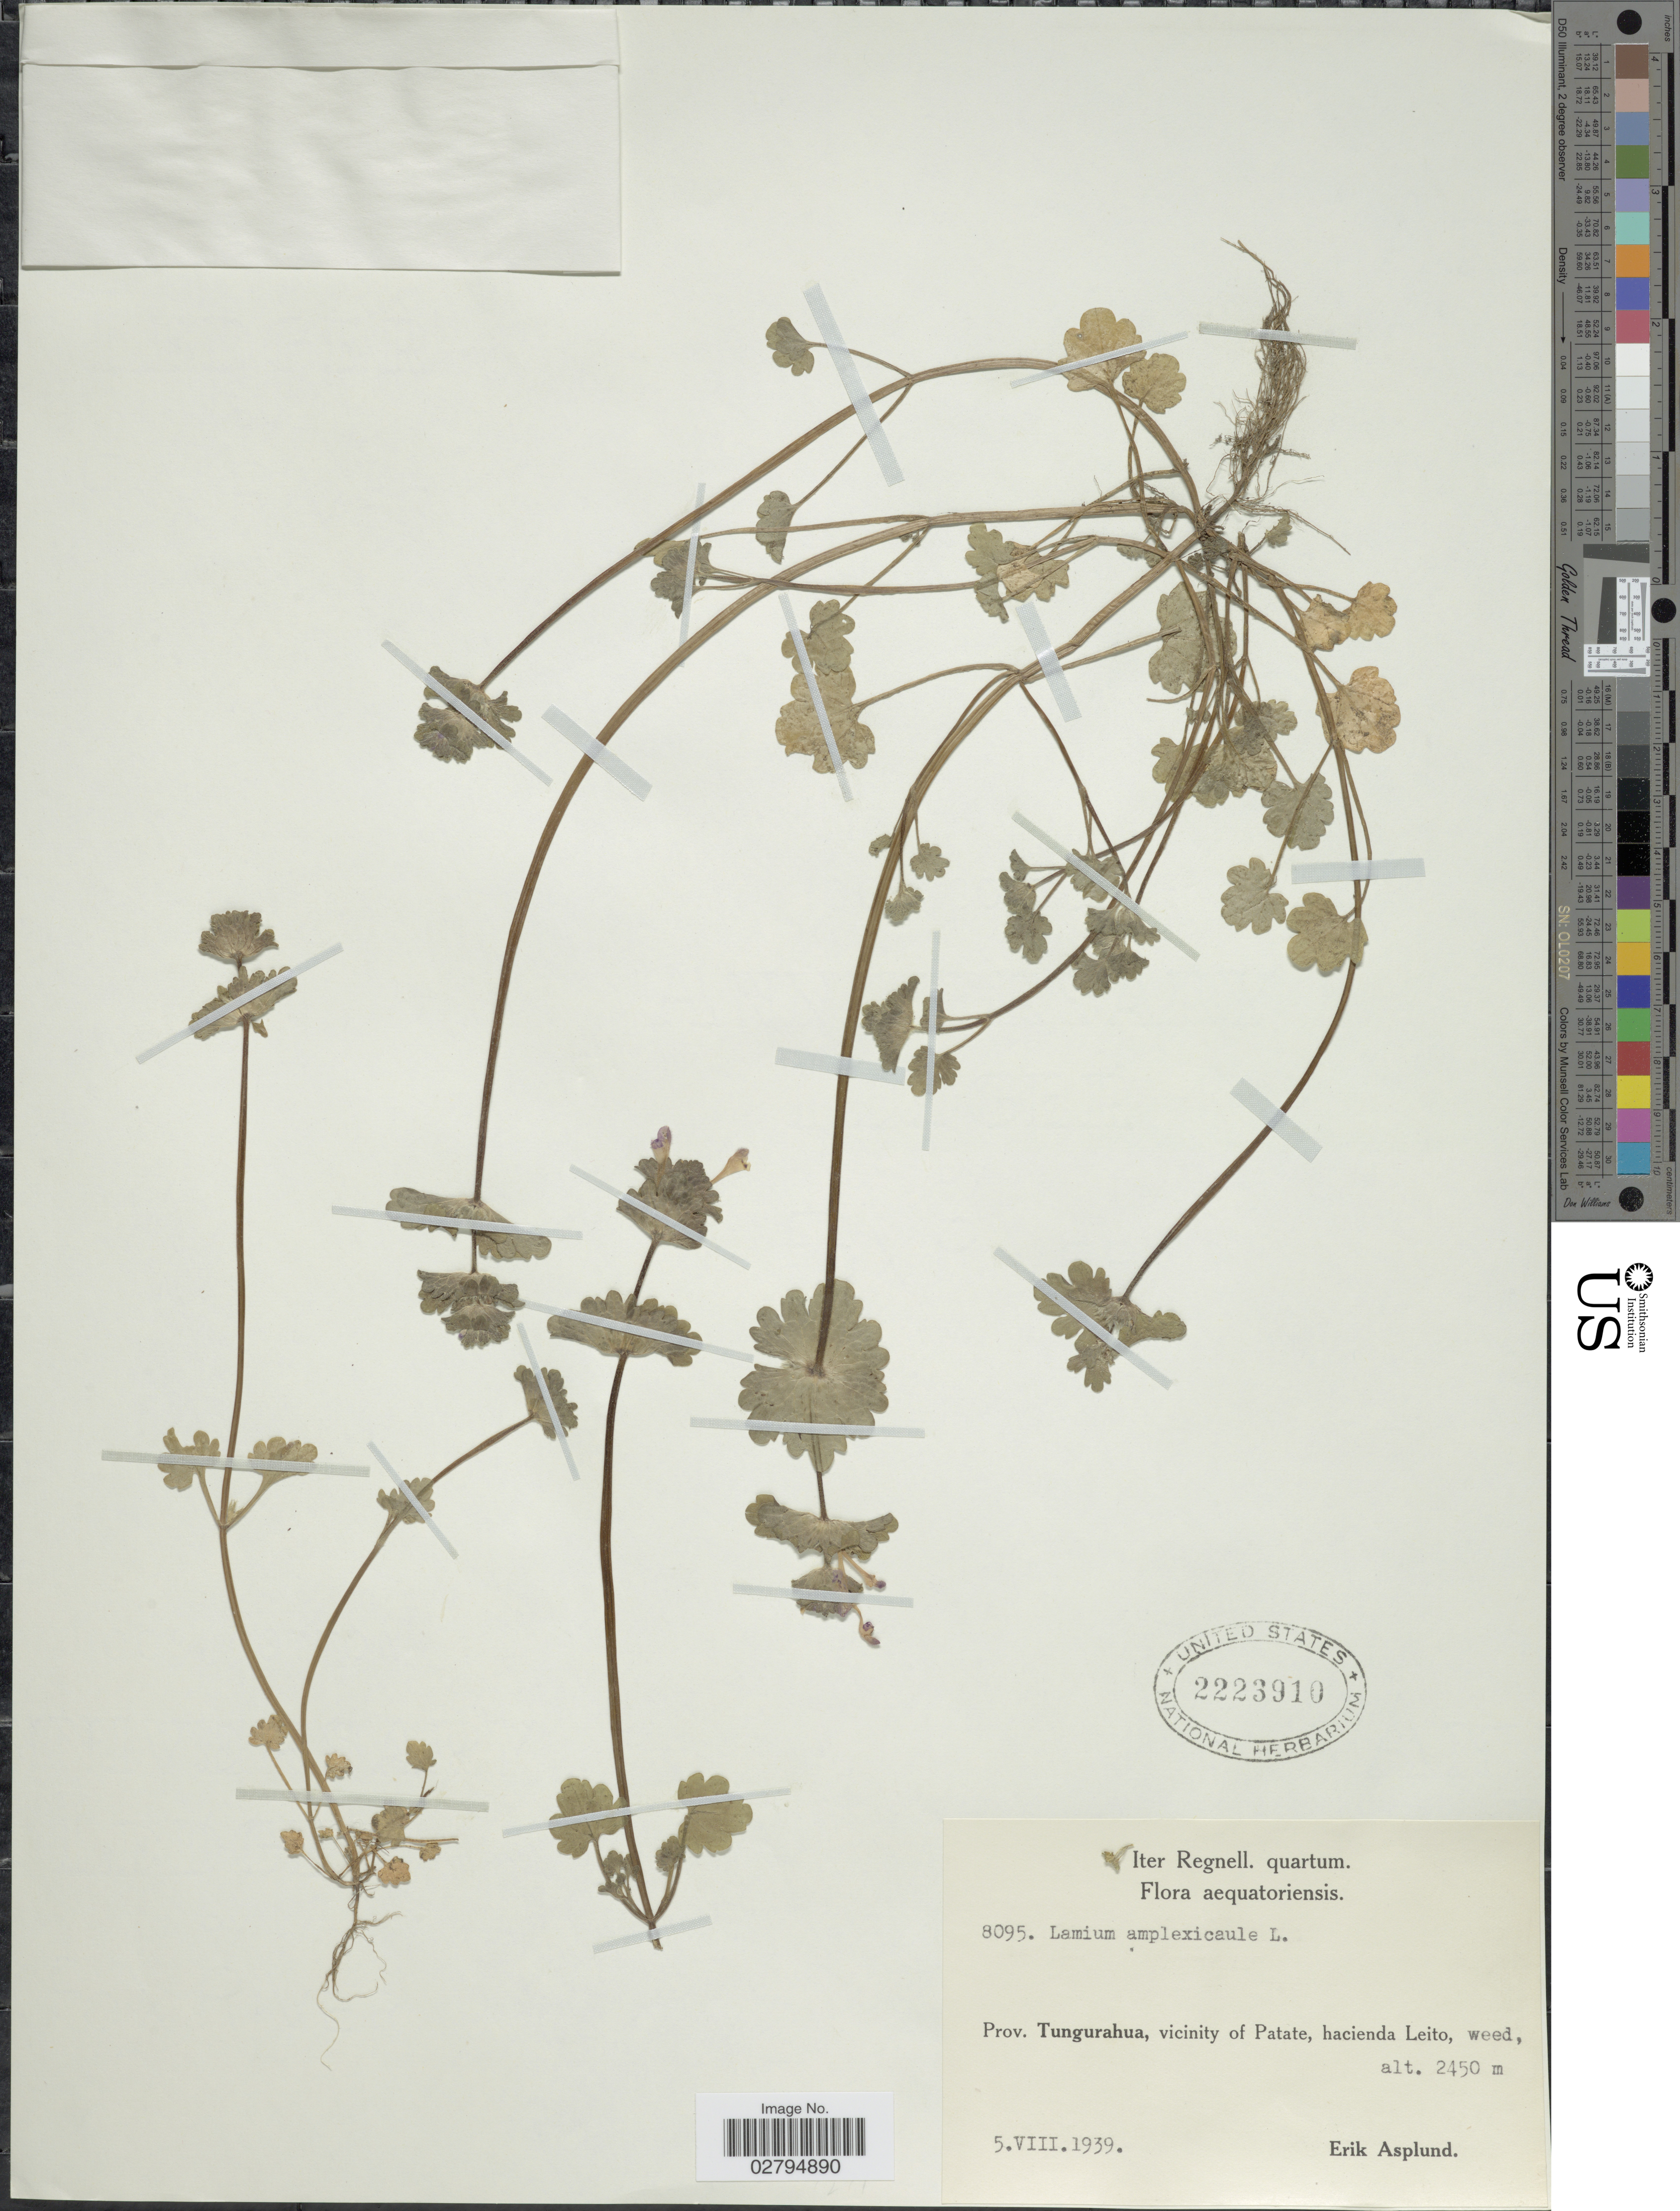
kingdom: Plantae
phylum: Tracheophyta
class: Magnoliopsida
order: Lamiales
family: Lamiaceae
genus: Lamium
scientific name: Lamium amplexicaule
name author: L.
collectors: E. Asplund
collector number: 8095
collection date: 1939-08-05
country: Ecuador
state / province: Tungurahua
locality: Vicinity of Patate, hacienda Leito.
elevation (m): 2450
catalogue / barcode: US 2223910